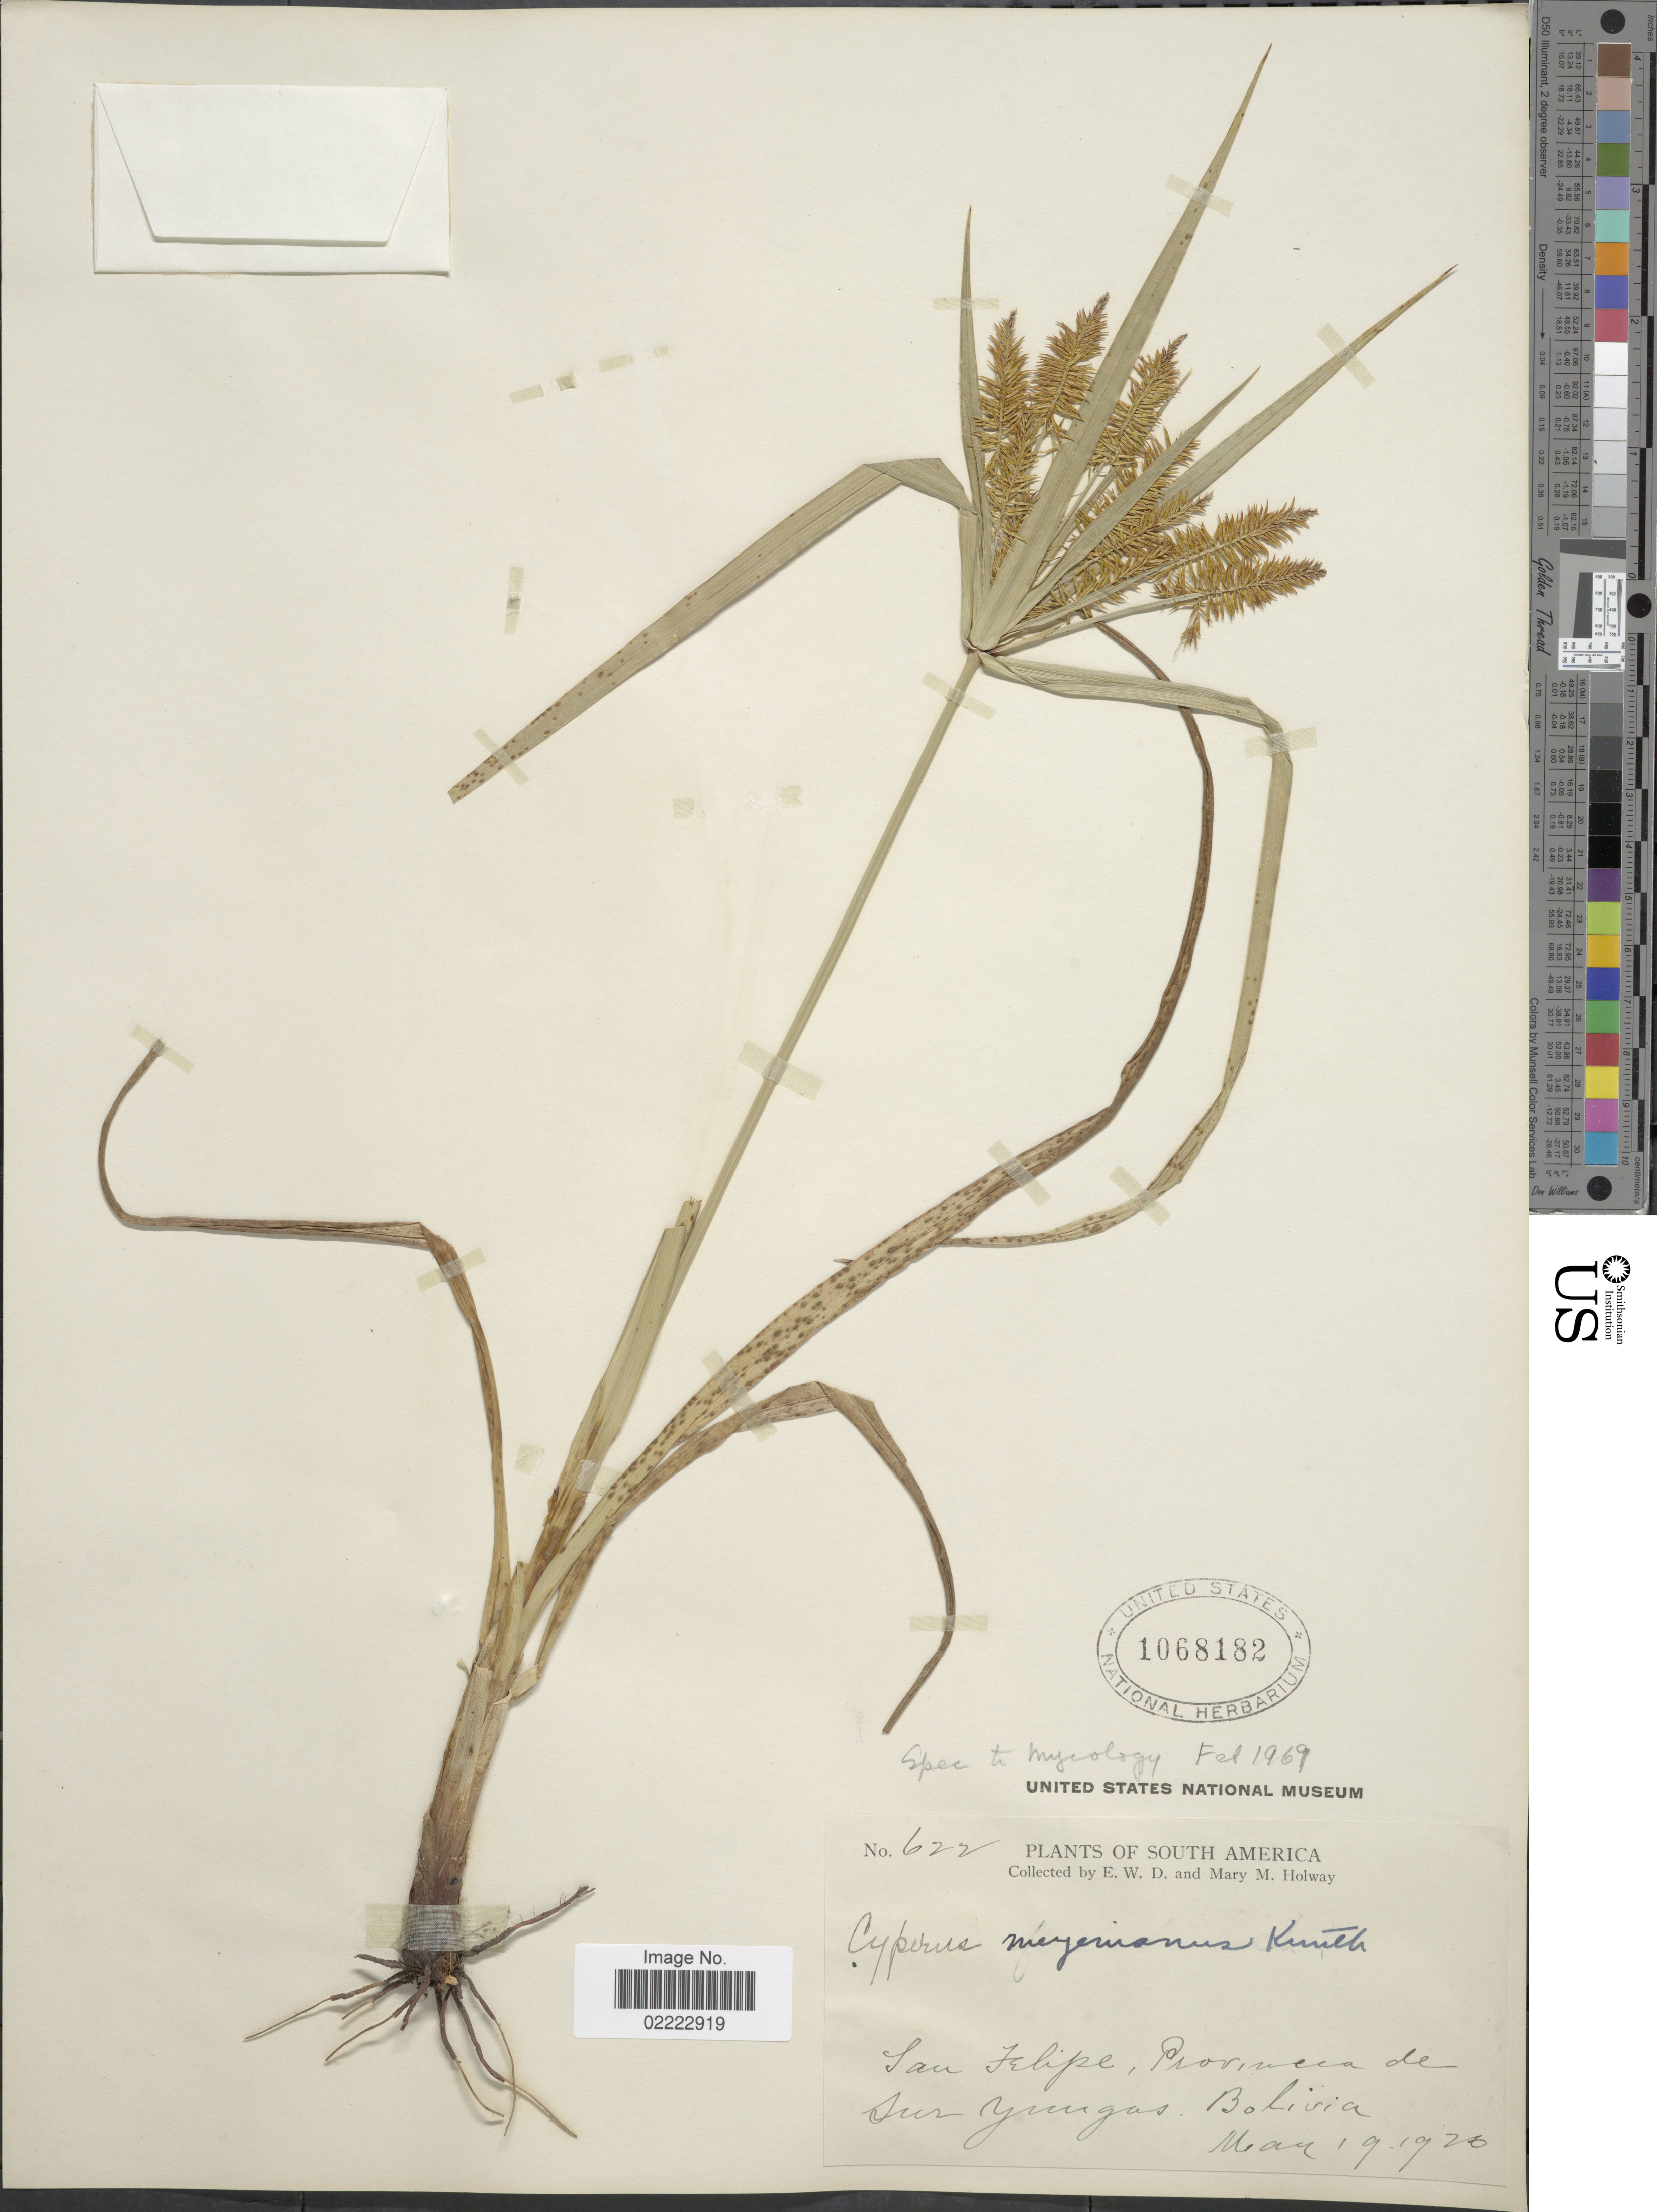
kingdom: Plantae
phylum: Tracheophyta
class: Liliopsida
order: Poales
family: Cyperaceae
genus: Cyperus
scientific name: Cyperus meyenianus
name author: Kunth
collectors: E. W. D. Holway & M. M. Holway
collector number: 622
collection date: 1920-03-19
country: Bolivia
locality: San Felipe, Provincia de Sur Yungas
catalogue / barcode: US 1068182